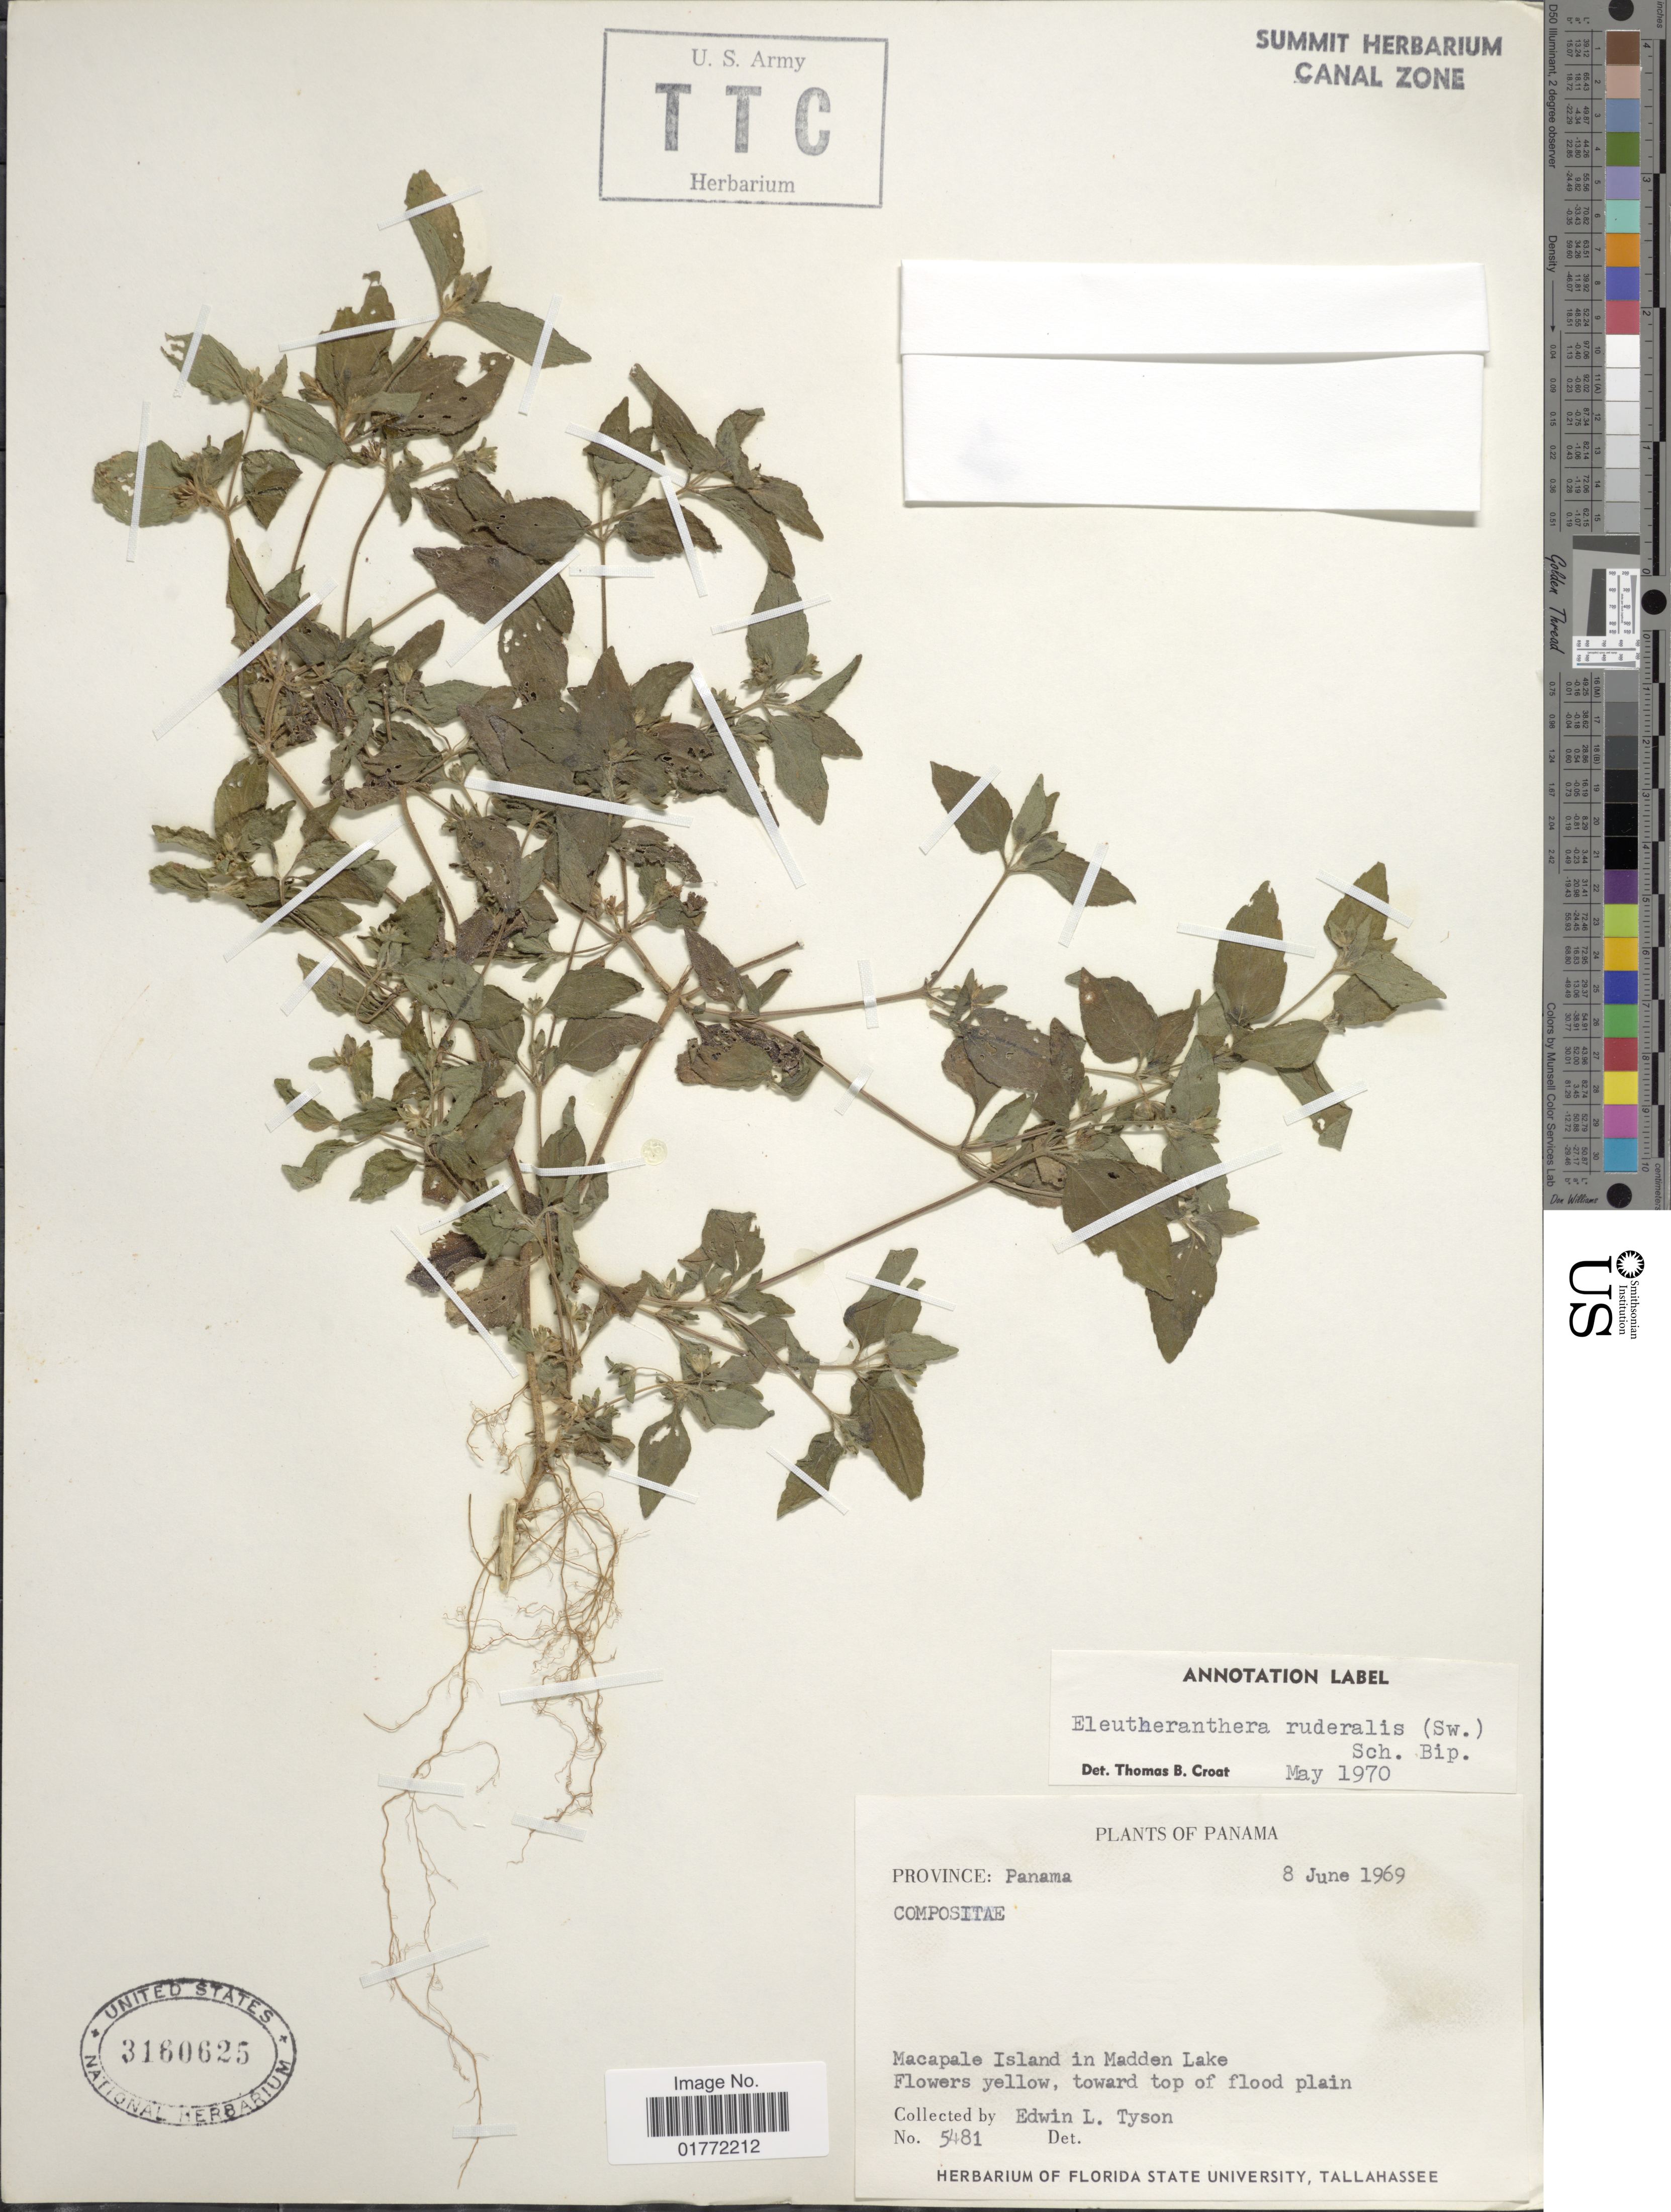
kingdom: Plantae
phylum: Tracheophyta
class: Magnoliopsida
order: Asterales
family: Asteraceae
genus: Eleutheranthera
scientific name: Eleutheranthera ruderalis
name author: (Sw.) Sch. Bip.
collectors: E. L. Tyson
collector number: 5481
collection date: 1969-06-08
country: Panama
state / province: Panamá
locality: Macapale Island in Madden Lake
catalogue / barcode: US 3160625